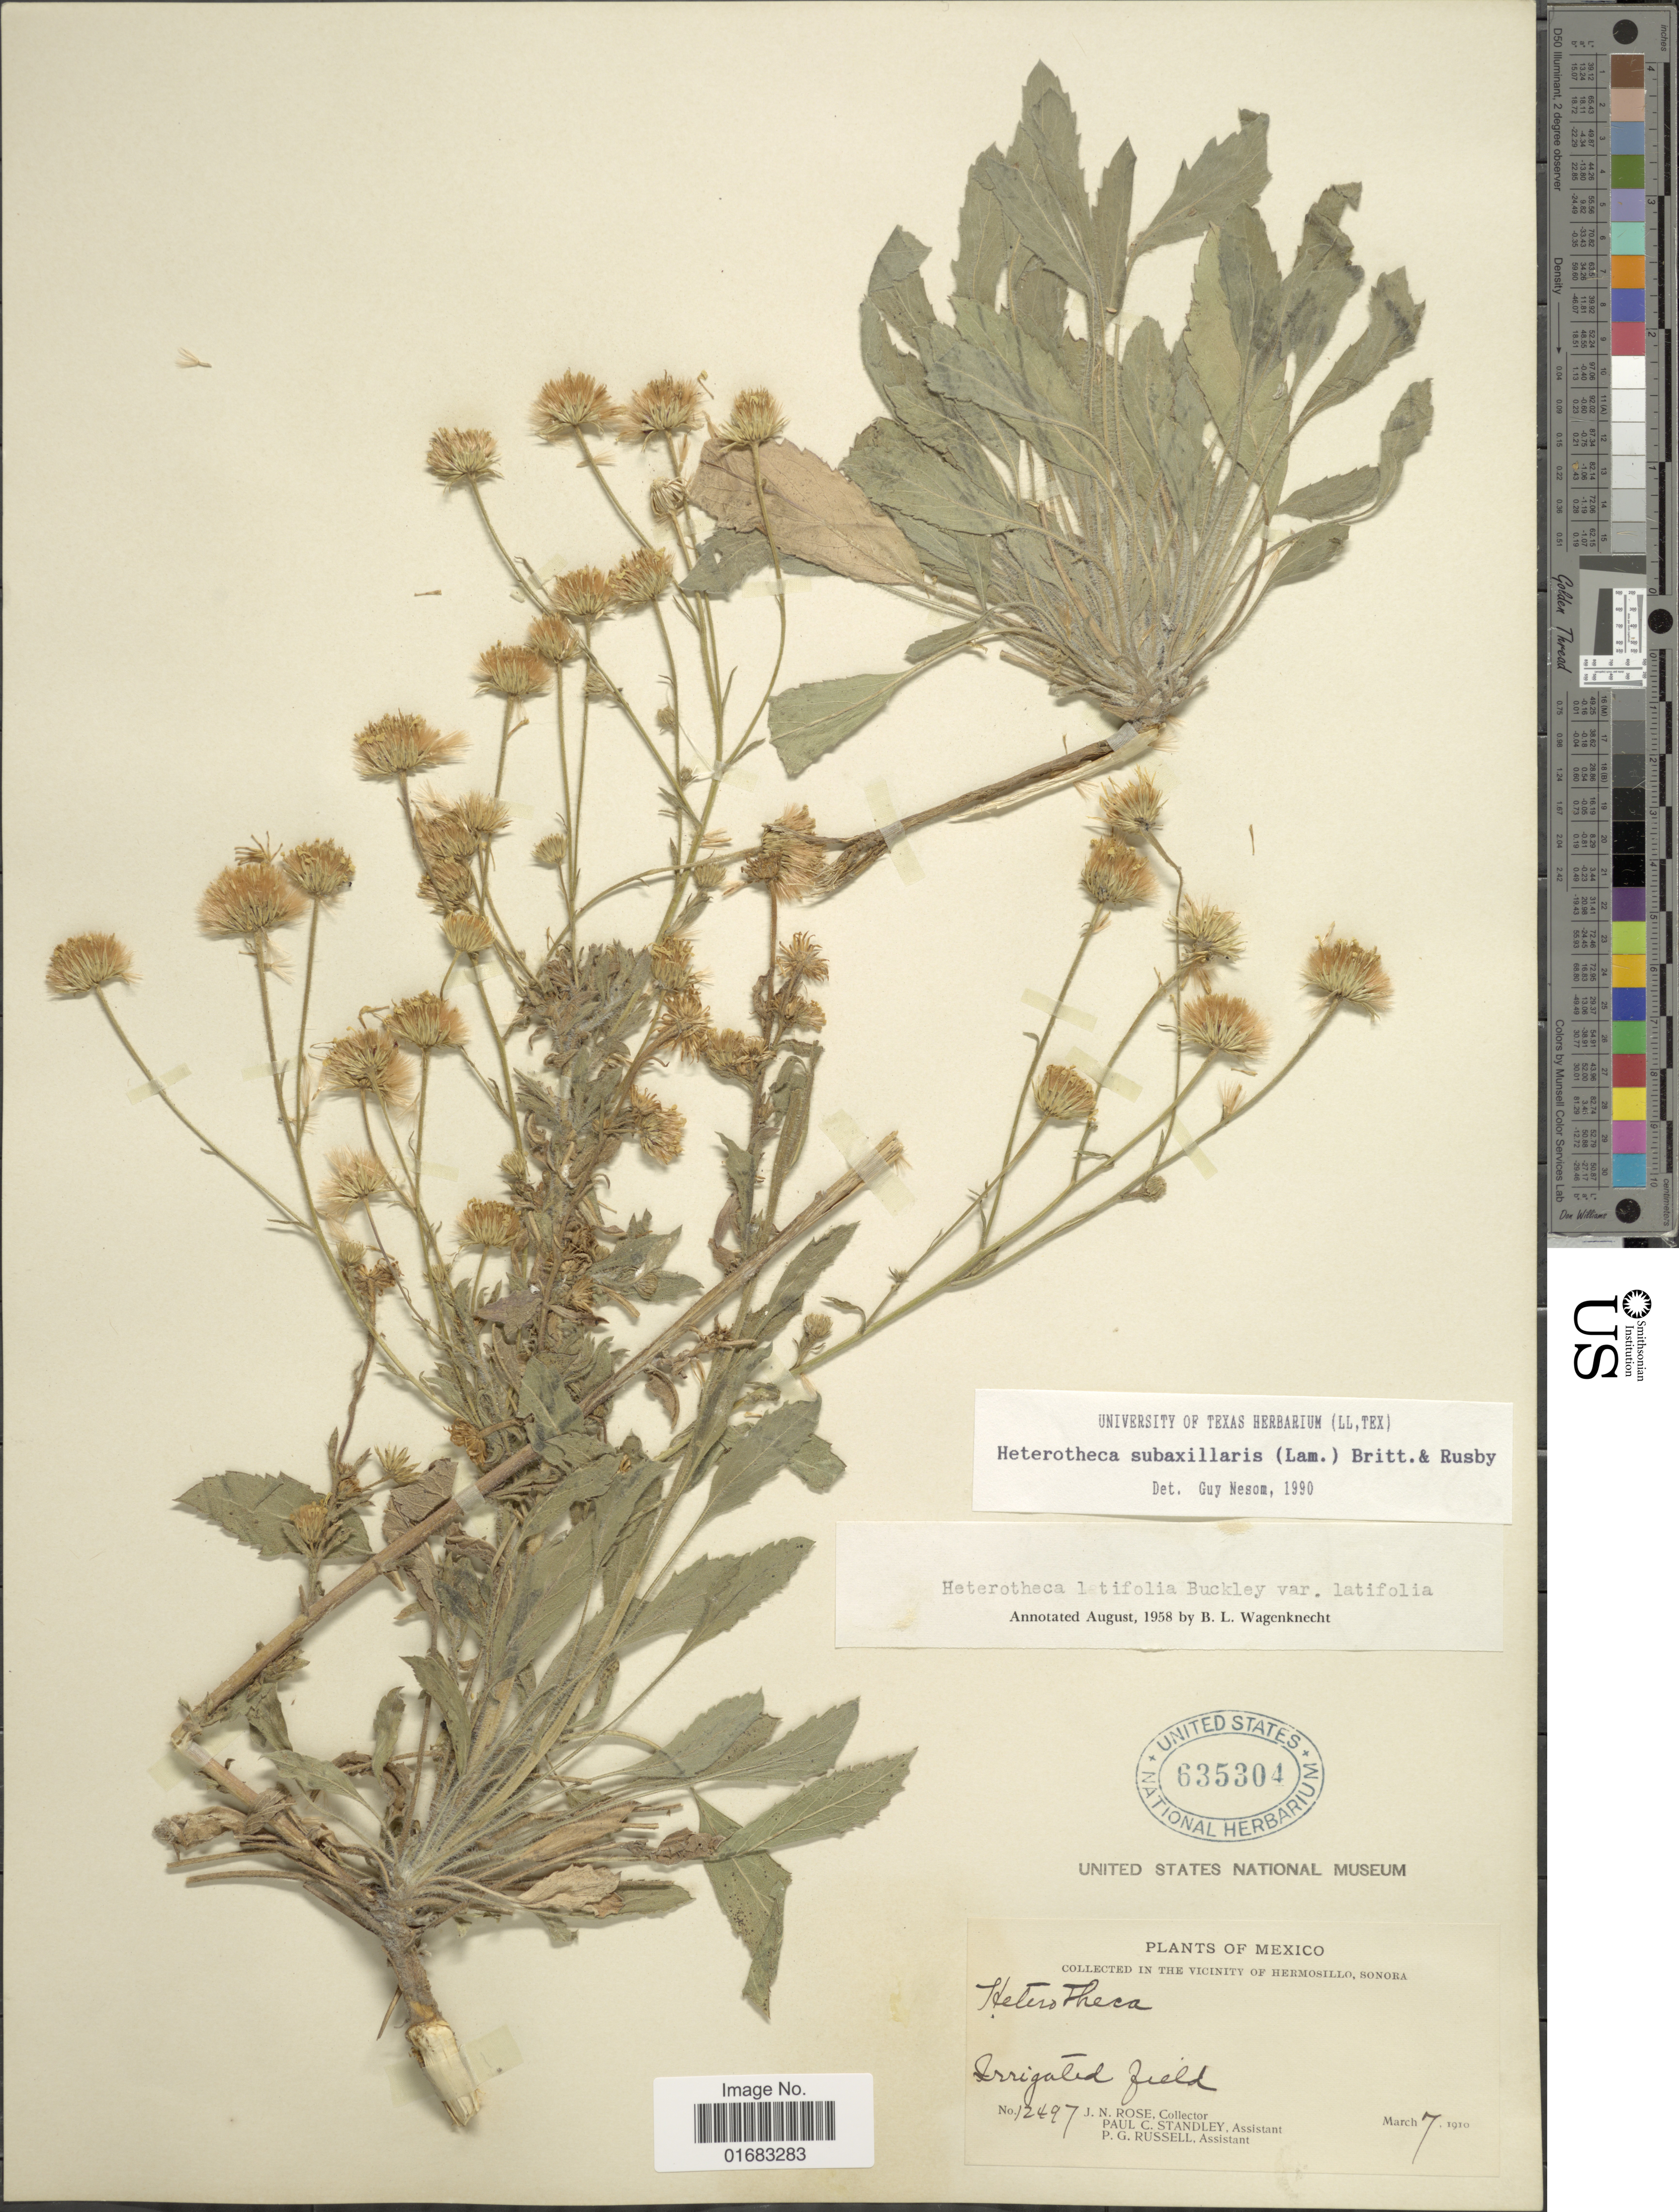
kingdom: Plantae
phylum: Tracheophyta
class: Magnoliopsida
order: Asterales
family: Asteraceae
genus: Heterotheca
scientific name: Heterotheca subaxillaris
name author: (Lam.) Britton & Rusby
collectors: J. N. Rose, P. C. Standley & P. G. Russell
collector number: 12497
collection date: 1910-03-07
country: Mexico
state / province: Sonora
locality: Mexico. in the vicinity of Hermosillo, Sonora. Irrigaled field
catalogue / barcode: US 635304